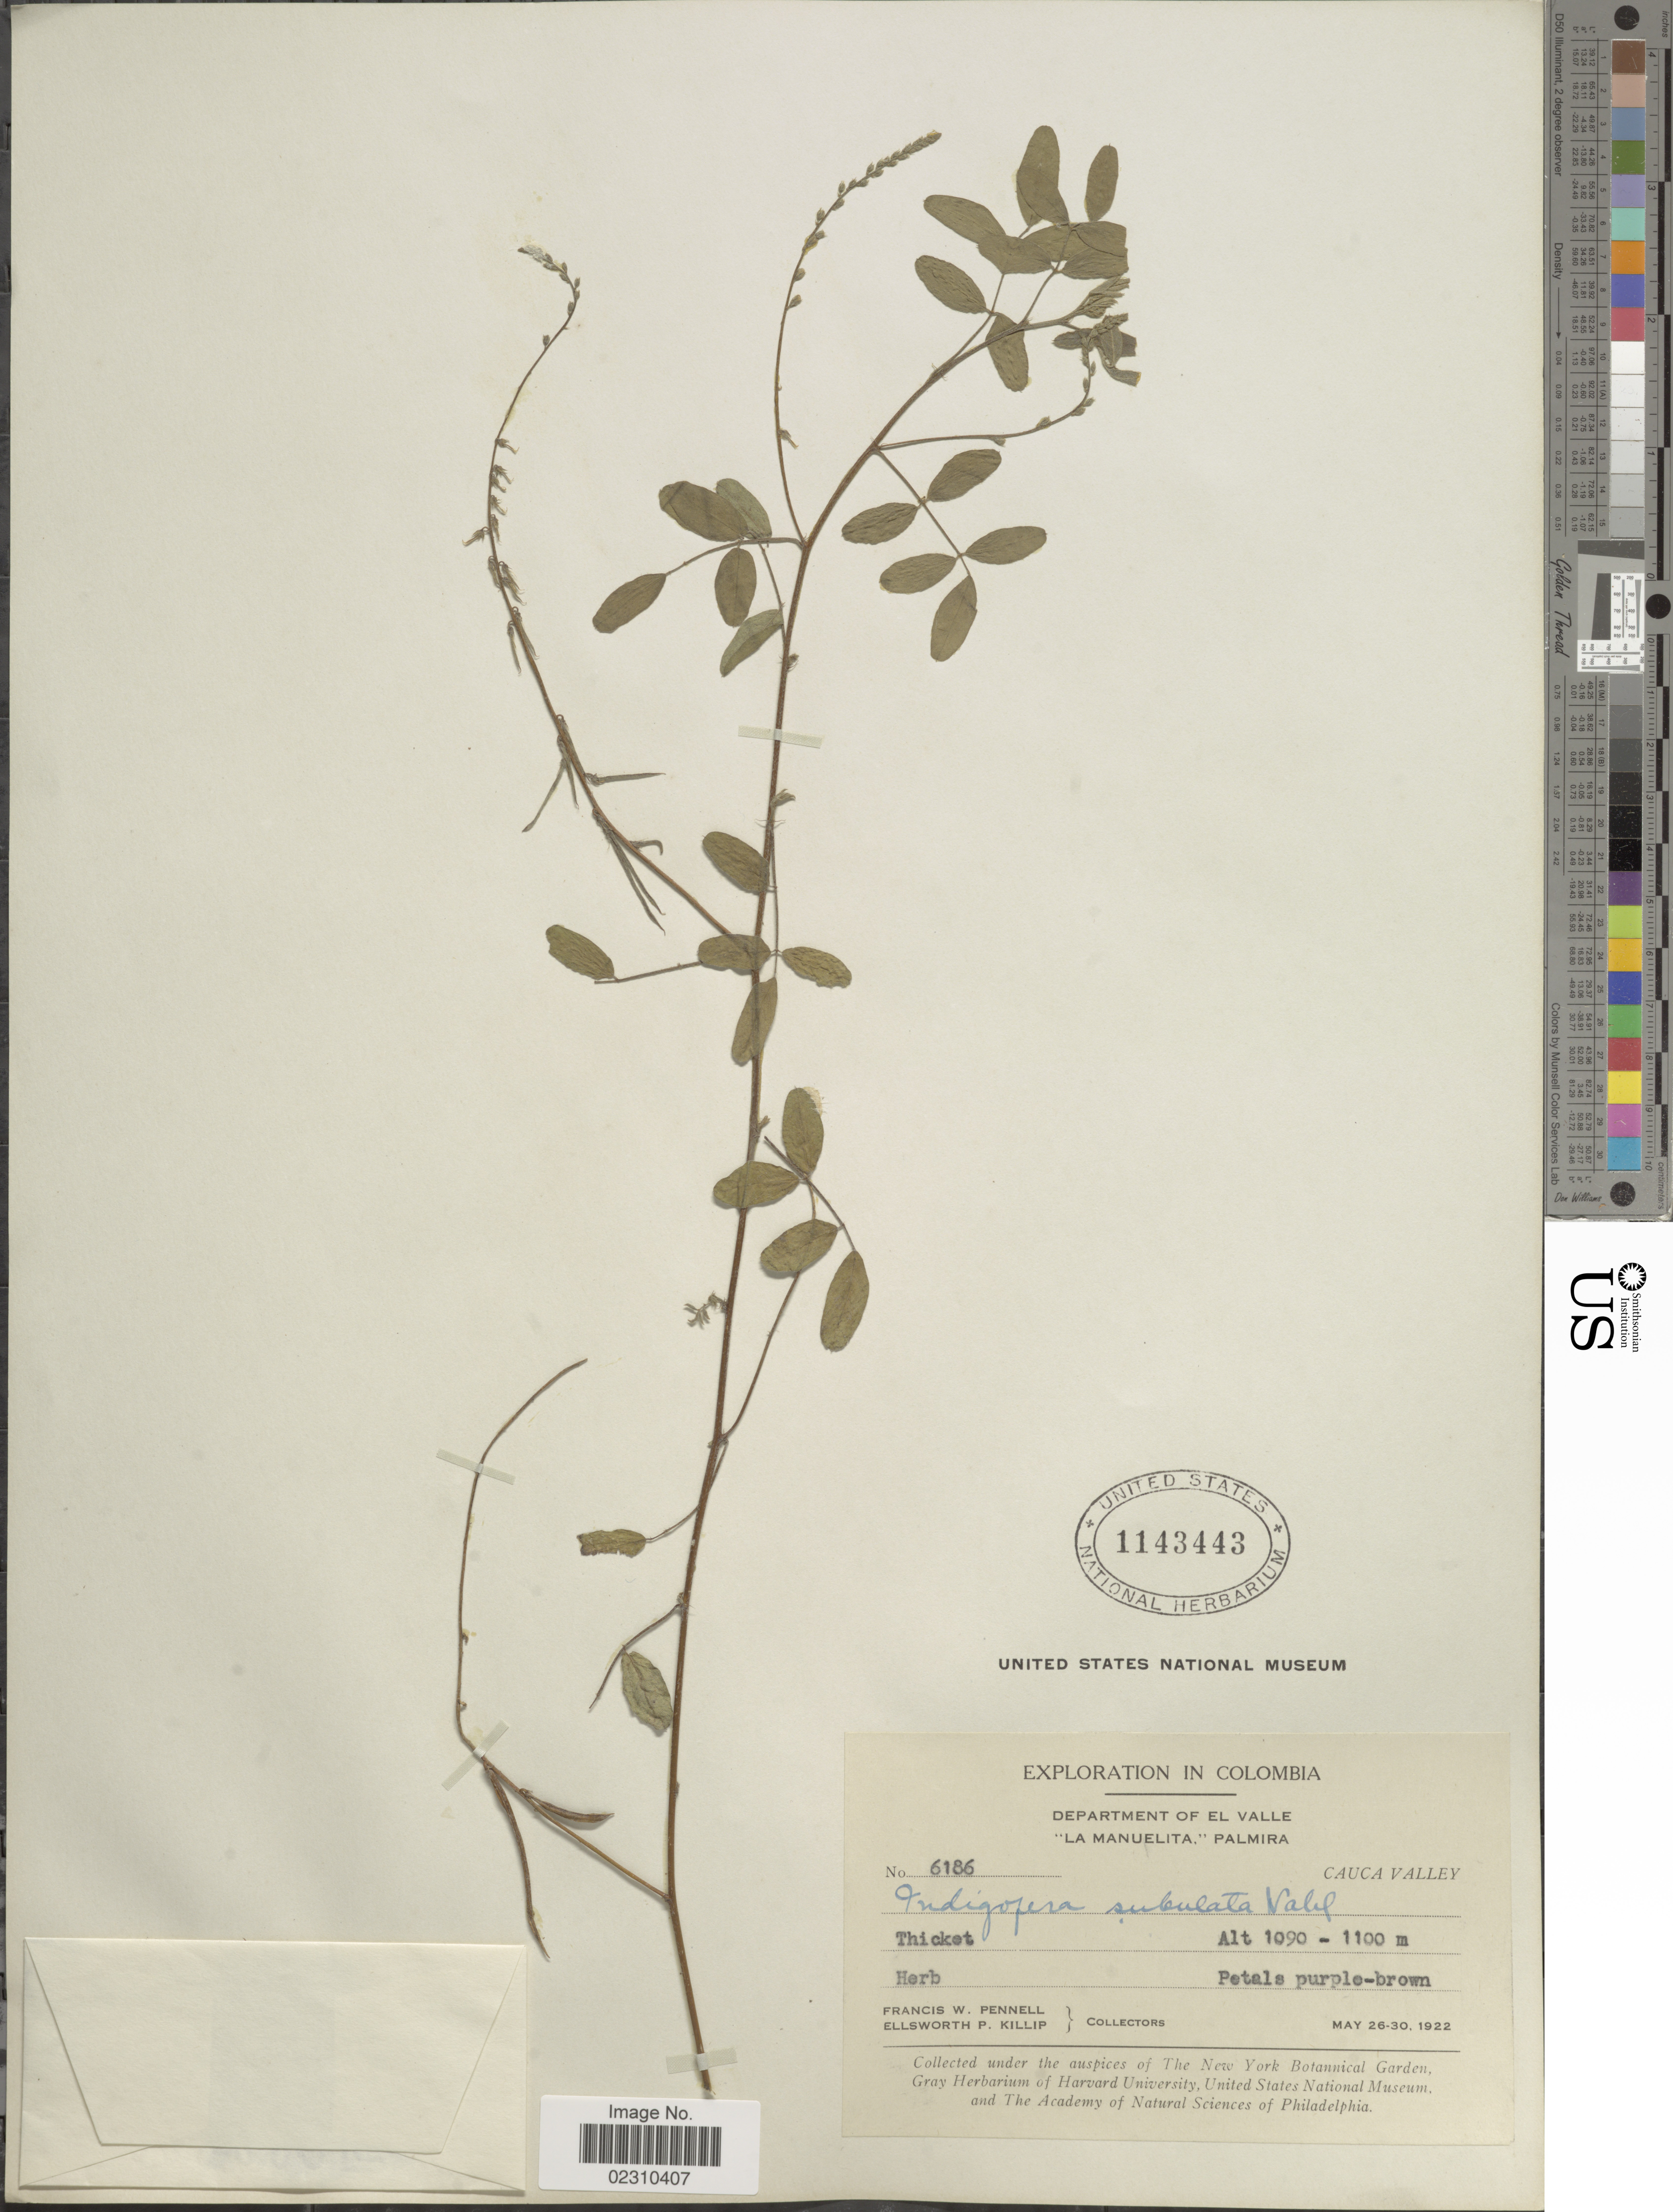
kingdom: Plantae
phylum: Tracheophyta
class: Magnoliopsida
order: Fabales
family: Fabaceae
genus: Indigofera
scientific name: Indigofera mucronata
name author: Lam.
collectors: F. W. Pennell & E. P. Killip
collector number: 6186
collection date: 1922-05-26/1922-05-30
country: Colombia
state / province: Valle del Cauca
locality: Department of El Valle, "La Manuelita", Palmira, Cauca Valley,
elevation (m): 1090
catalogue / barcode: US 1143443